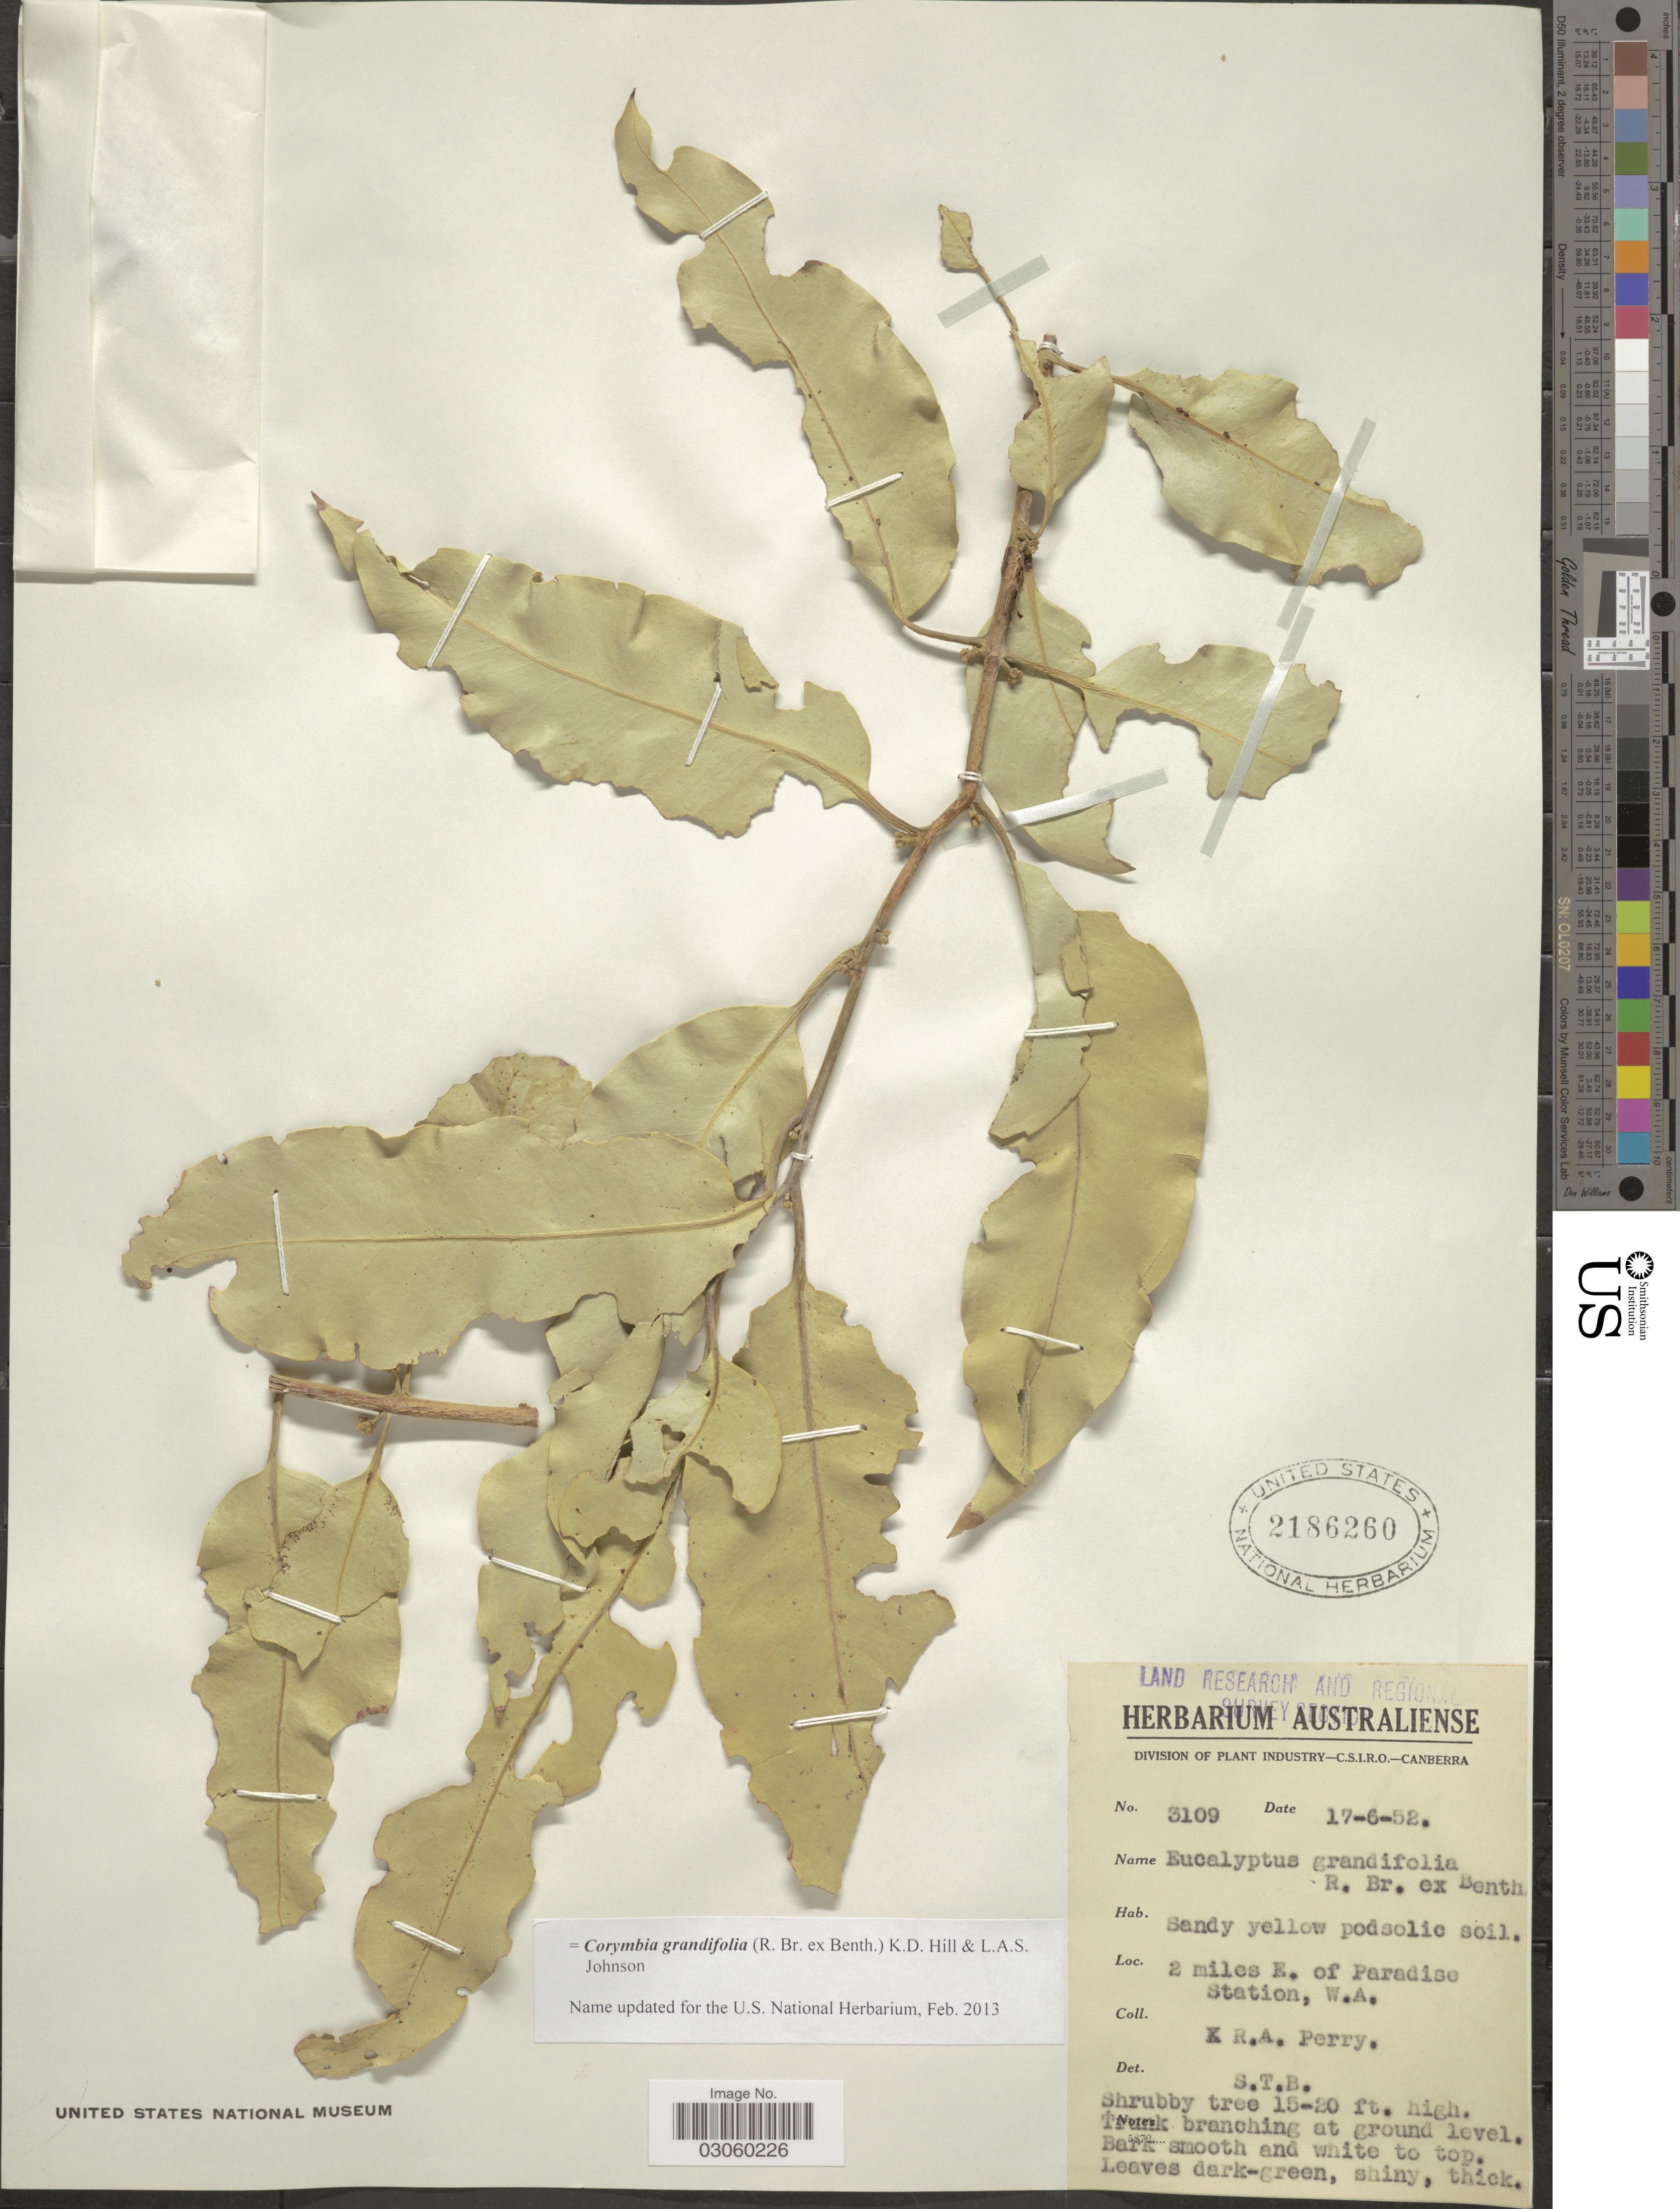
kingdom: Plantae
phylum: Tracheophyta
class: Magnoliopsida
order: Myrtales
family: Myrtaceae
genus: Corymbia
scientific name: Corymbia grandifolia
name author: (R. Br. ex Benth.) K.D. Hill & L.A.S. Johnson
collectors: Perry, R. A.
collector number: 3109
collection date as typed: Transcribed d/m/y: 17/6/52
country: Australia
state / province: Western Australia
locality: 2 miles E. of Paradise Station, W.A.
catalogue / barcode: US 2186260